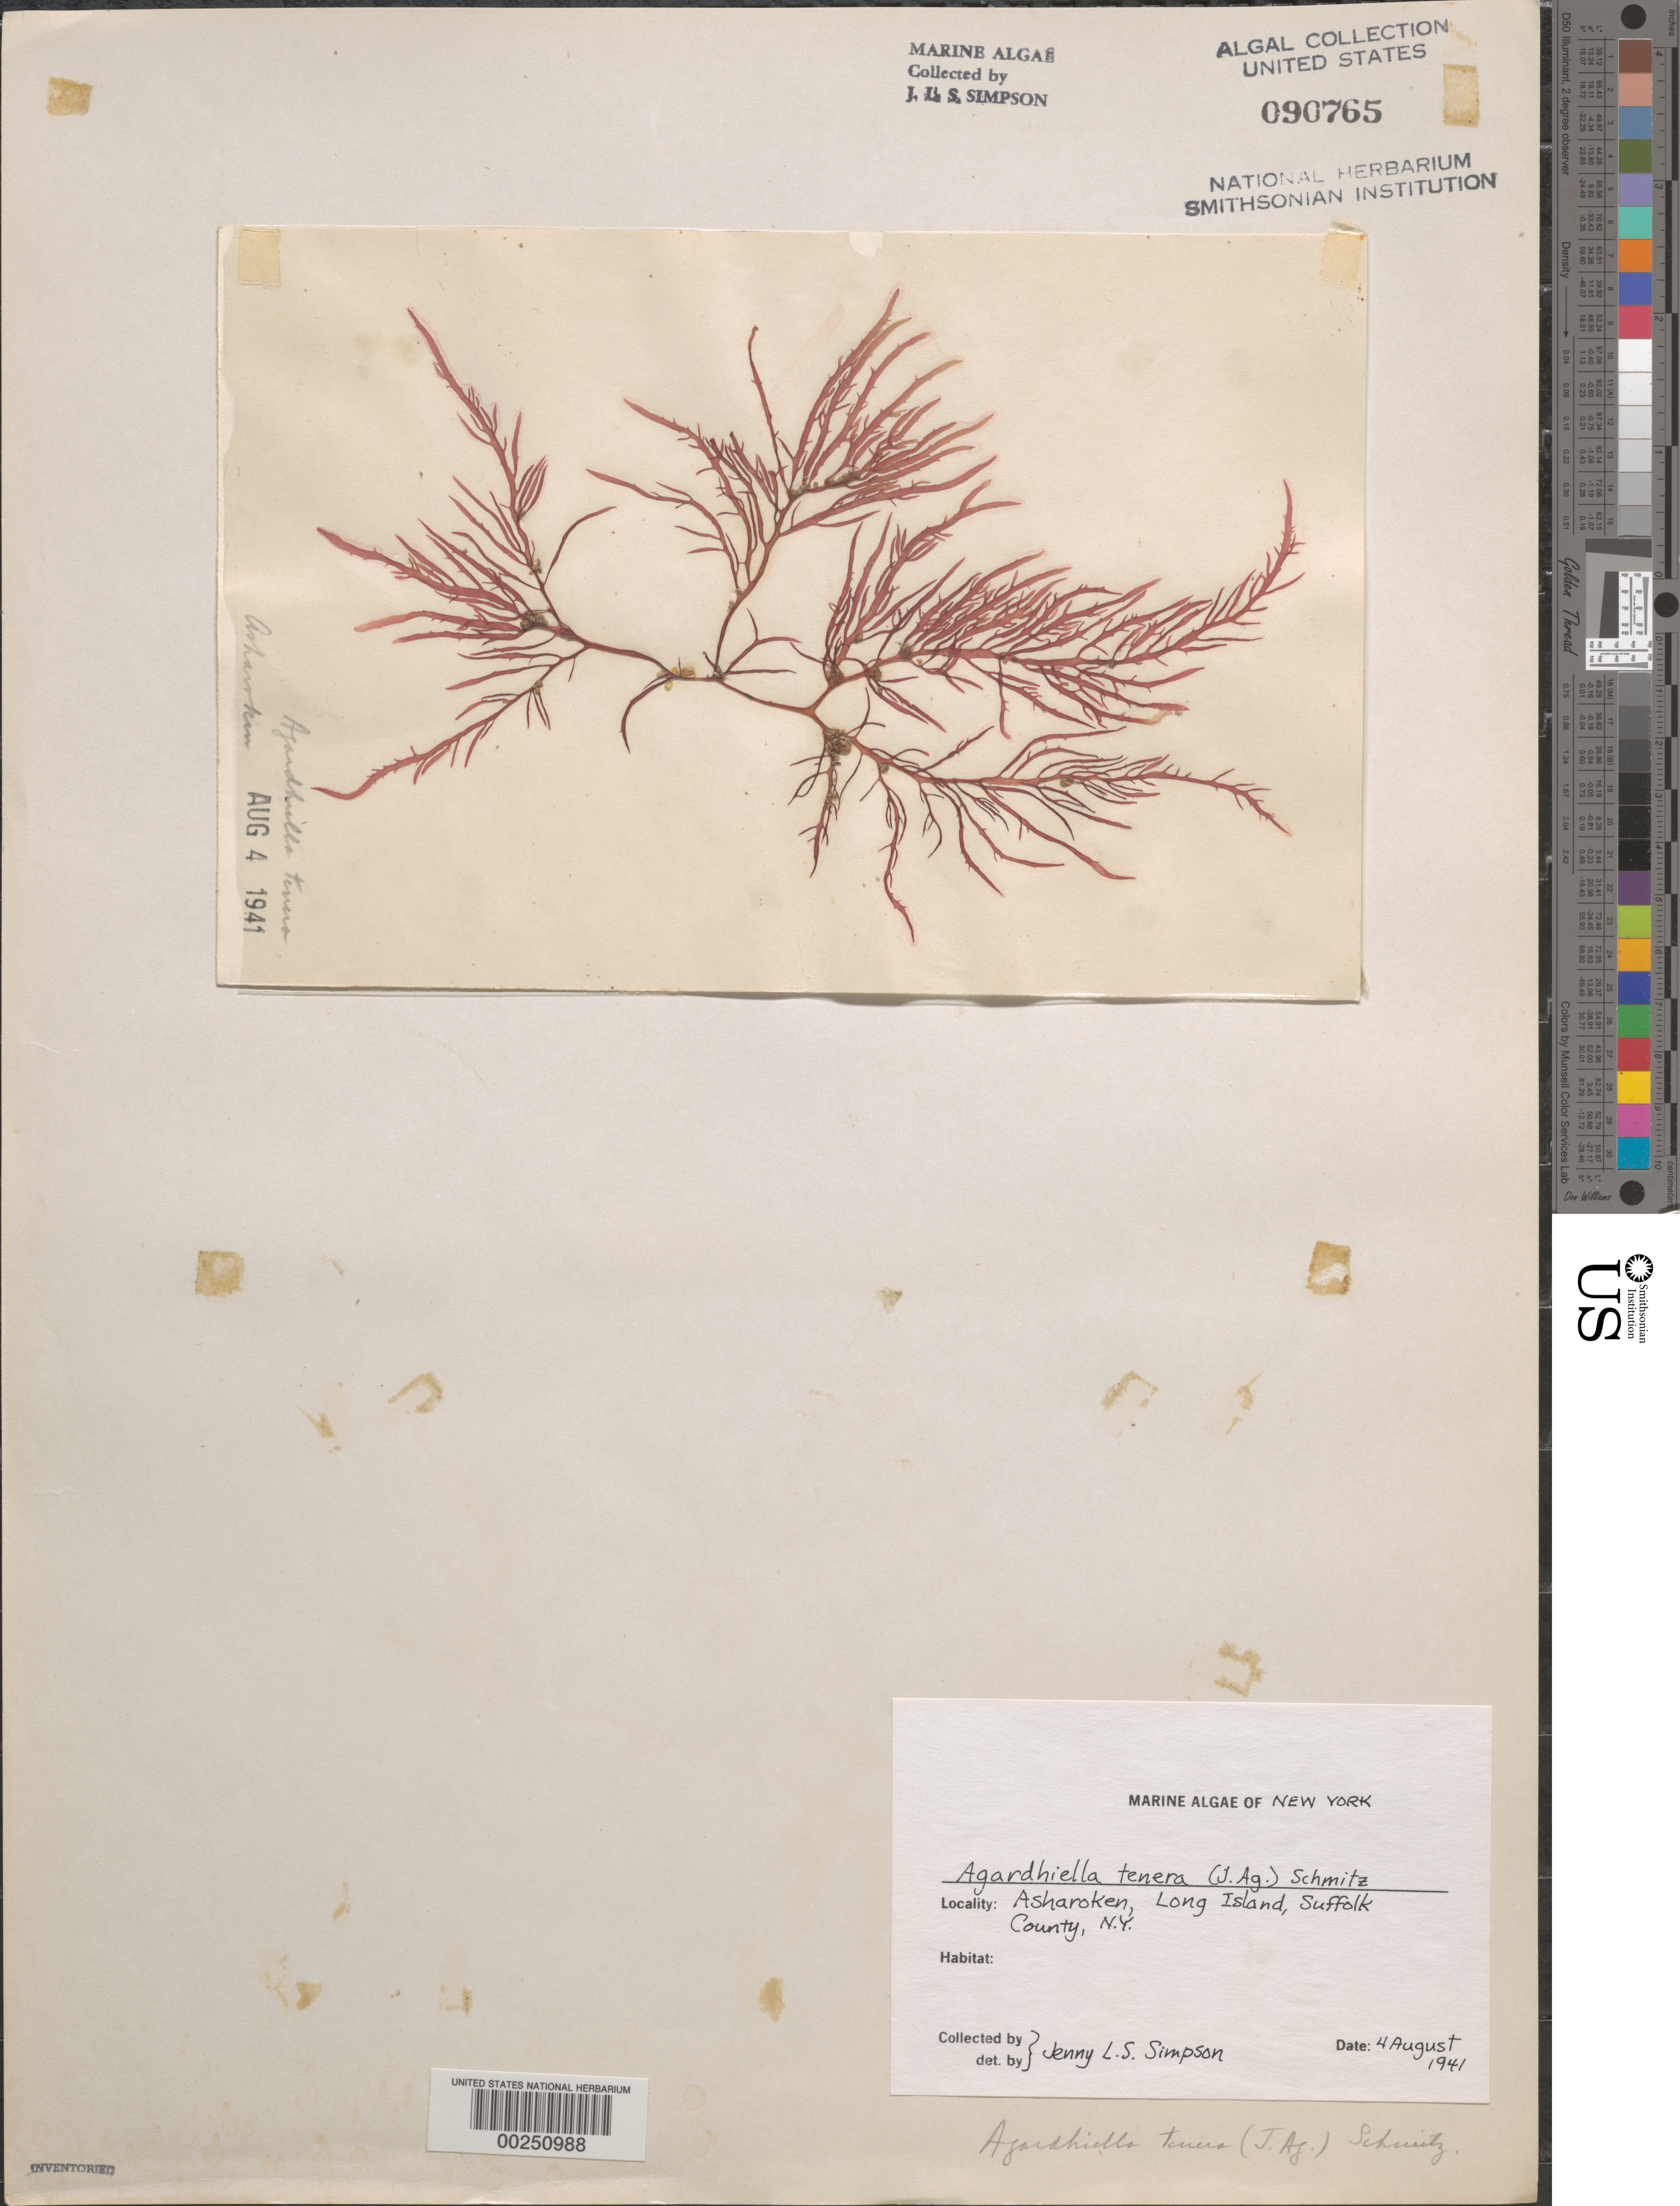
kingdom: Plantae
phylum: Rhodophyta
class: Florideophyceae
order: Gigartinales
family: Solieriaceae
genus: Agardhiella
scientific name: Agardhiella tenera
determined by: Simpson, J. L. S.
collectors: J. Simpson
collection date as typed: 04 Aug 1941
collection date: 1941-08-04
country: United States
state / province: New York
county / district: Suffolk County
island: Long Island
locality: Asharoken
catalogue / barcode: US 90765